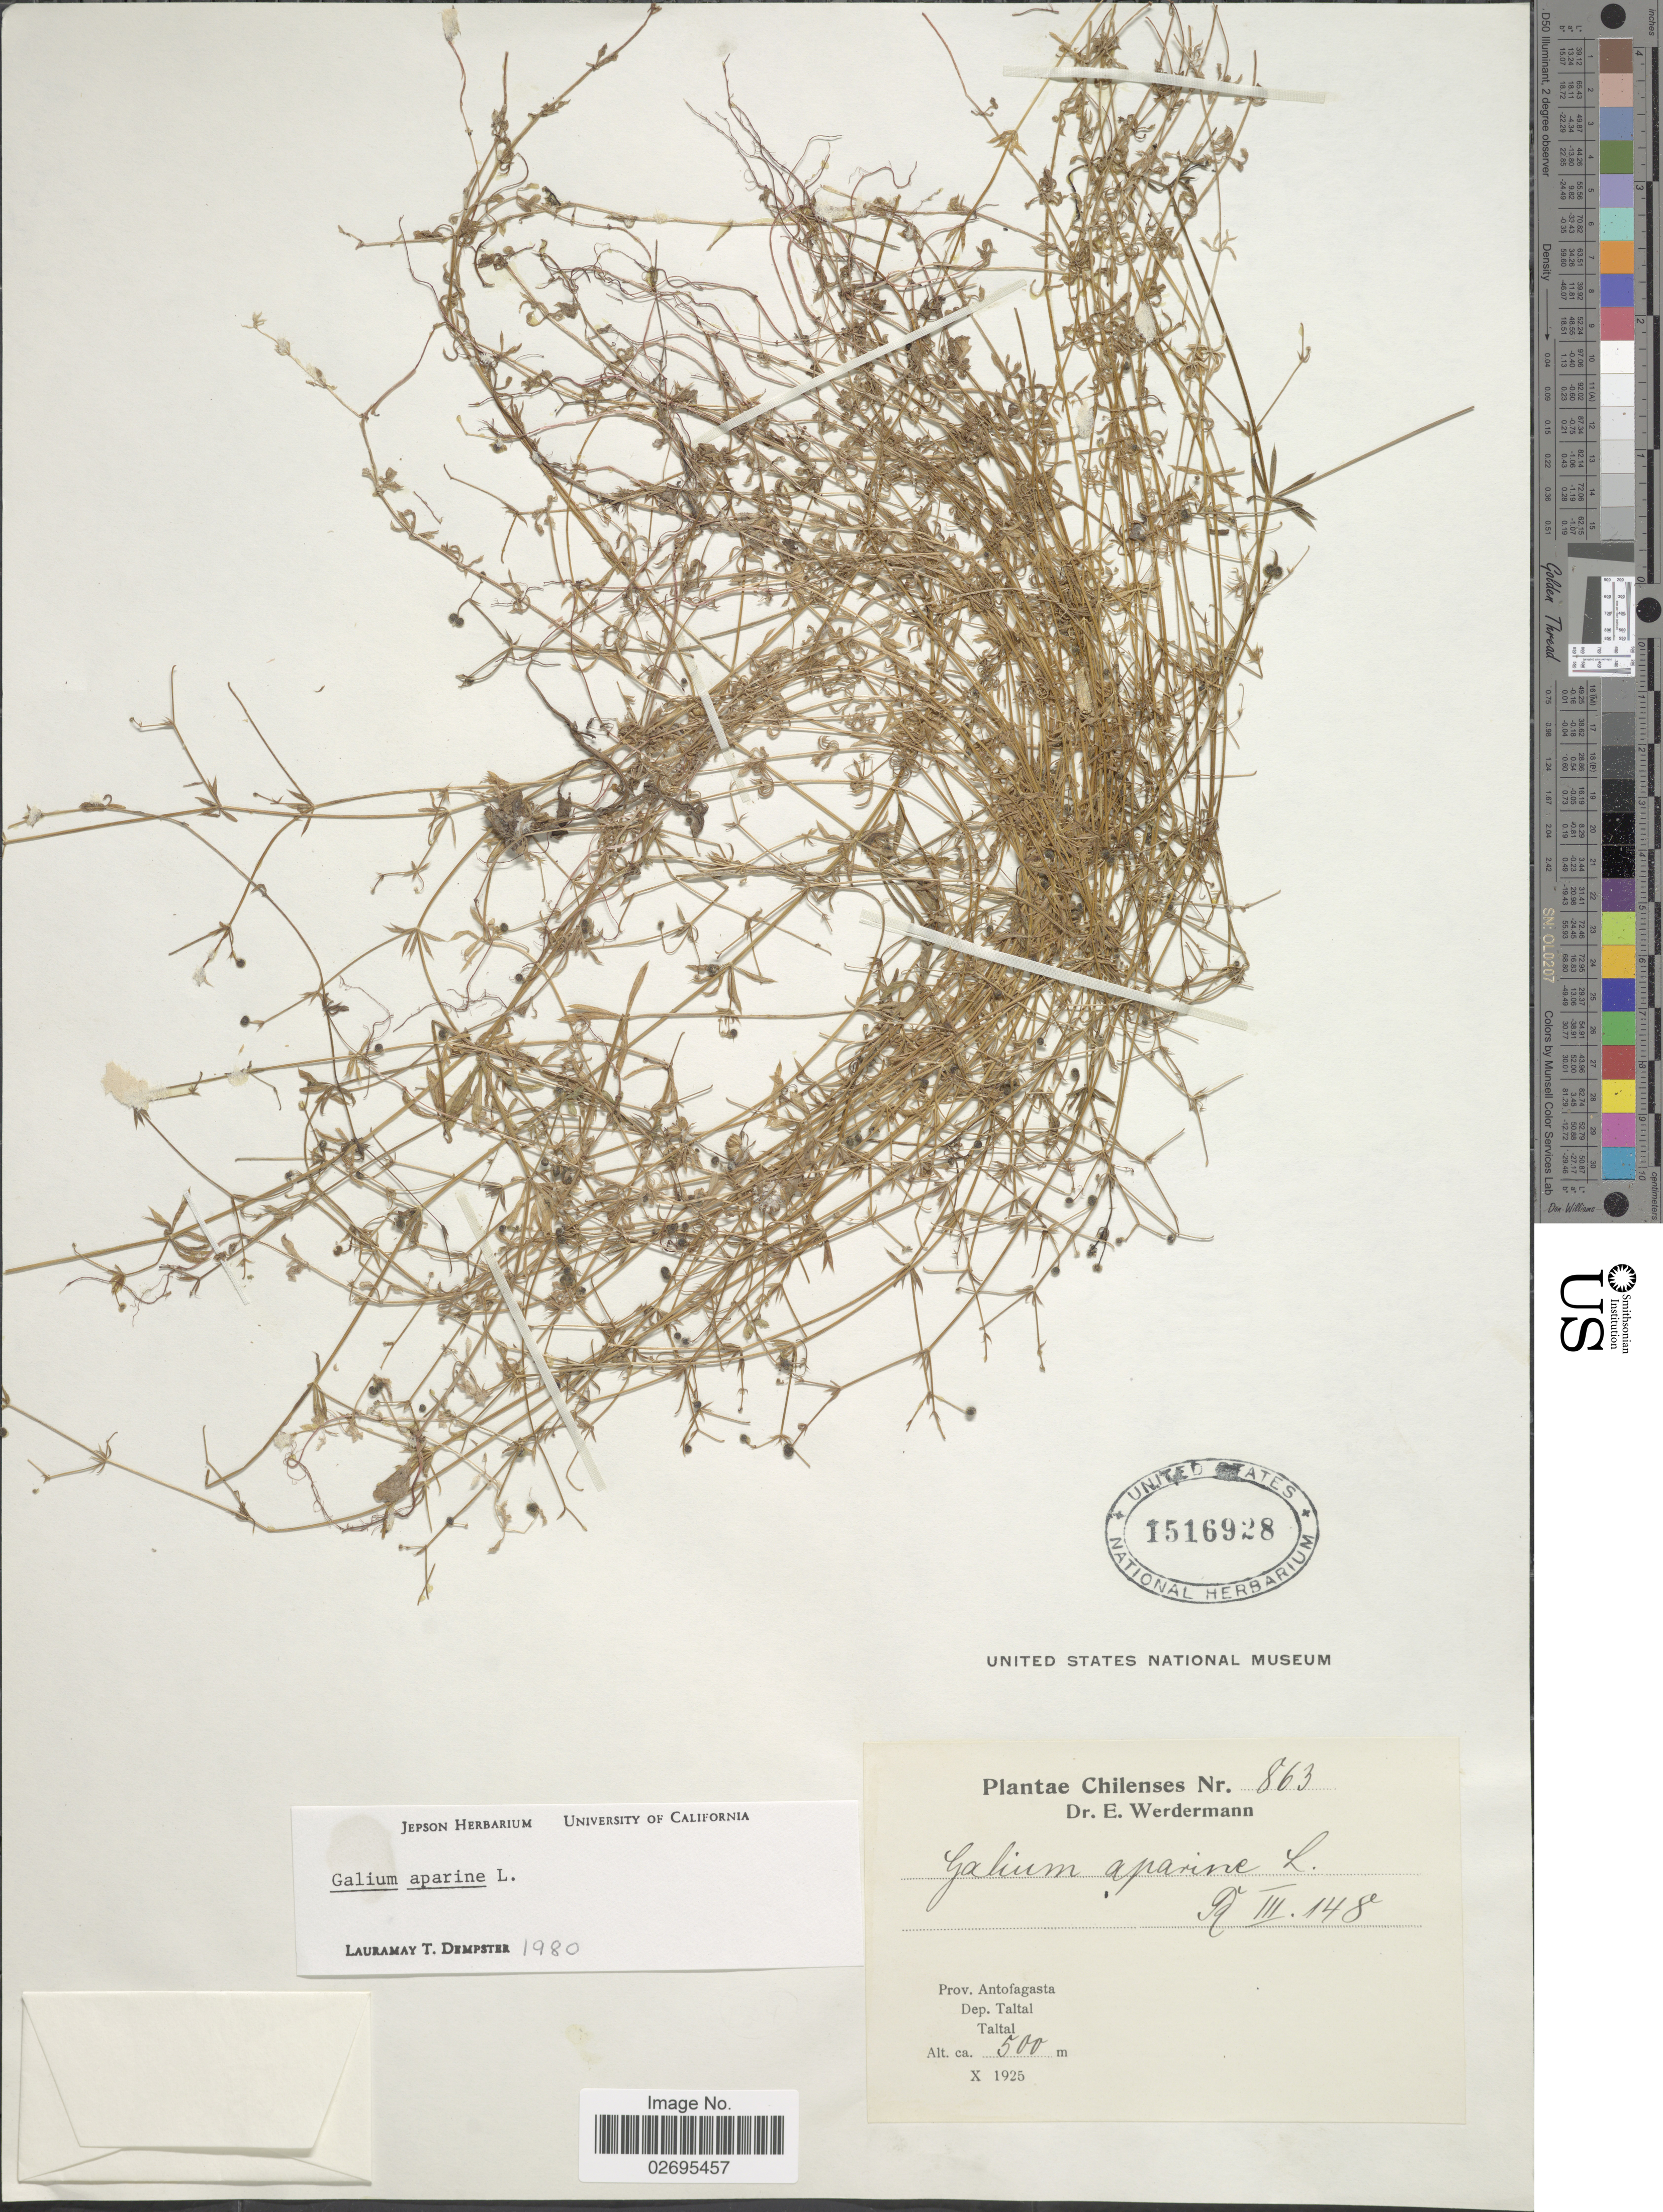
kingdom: Plantae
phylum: Tracheophyta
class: Magnoliopsida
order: Gentianales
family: Rubiaceae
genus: Galium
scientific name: Galium aparine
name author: L.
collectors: E. Werdermann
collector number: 863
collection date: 1925-10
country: Chile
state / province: Antofagasta (II)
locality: Dep. Taltal, Taltal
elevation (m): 500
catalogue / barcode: US 1516928